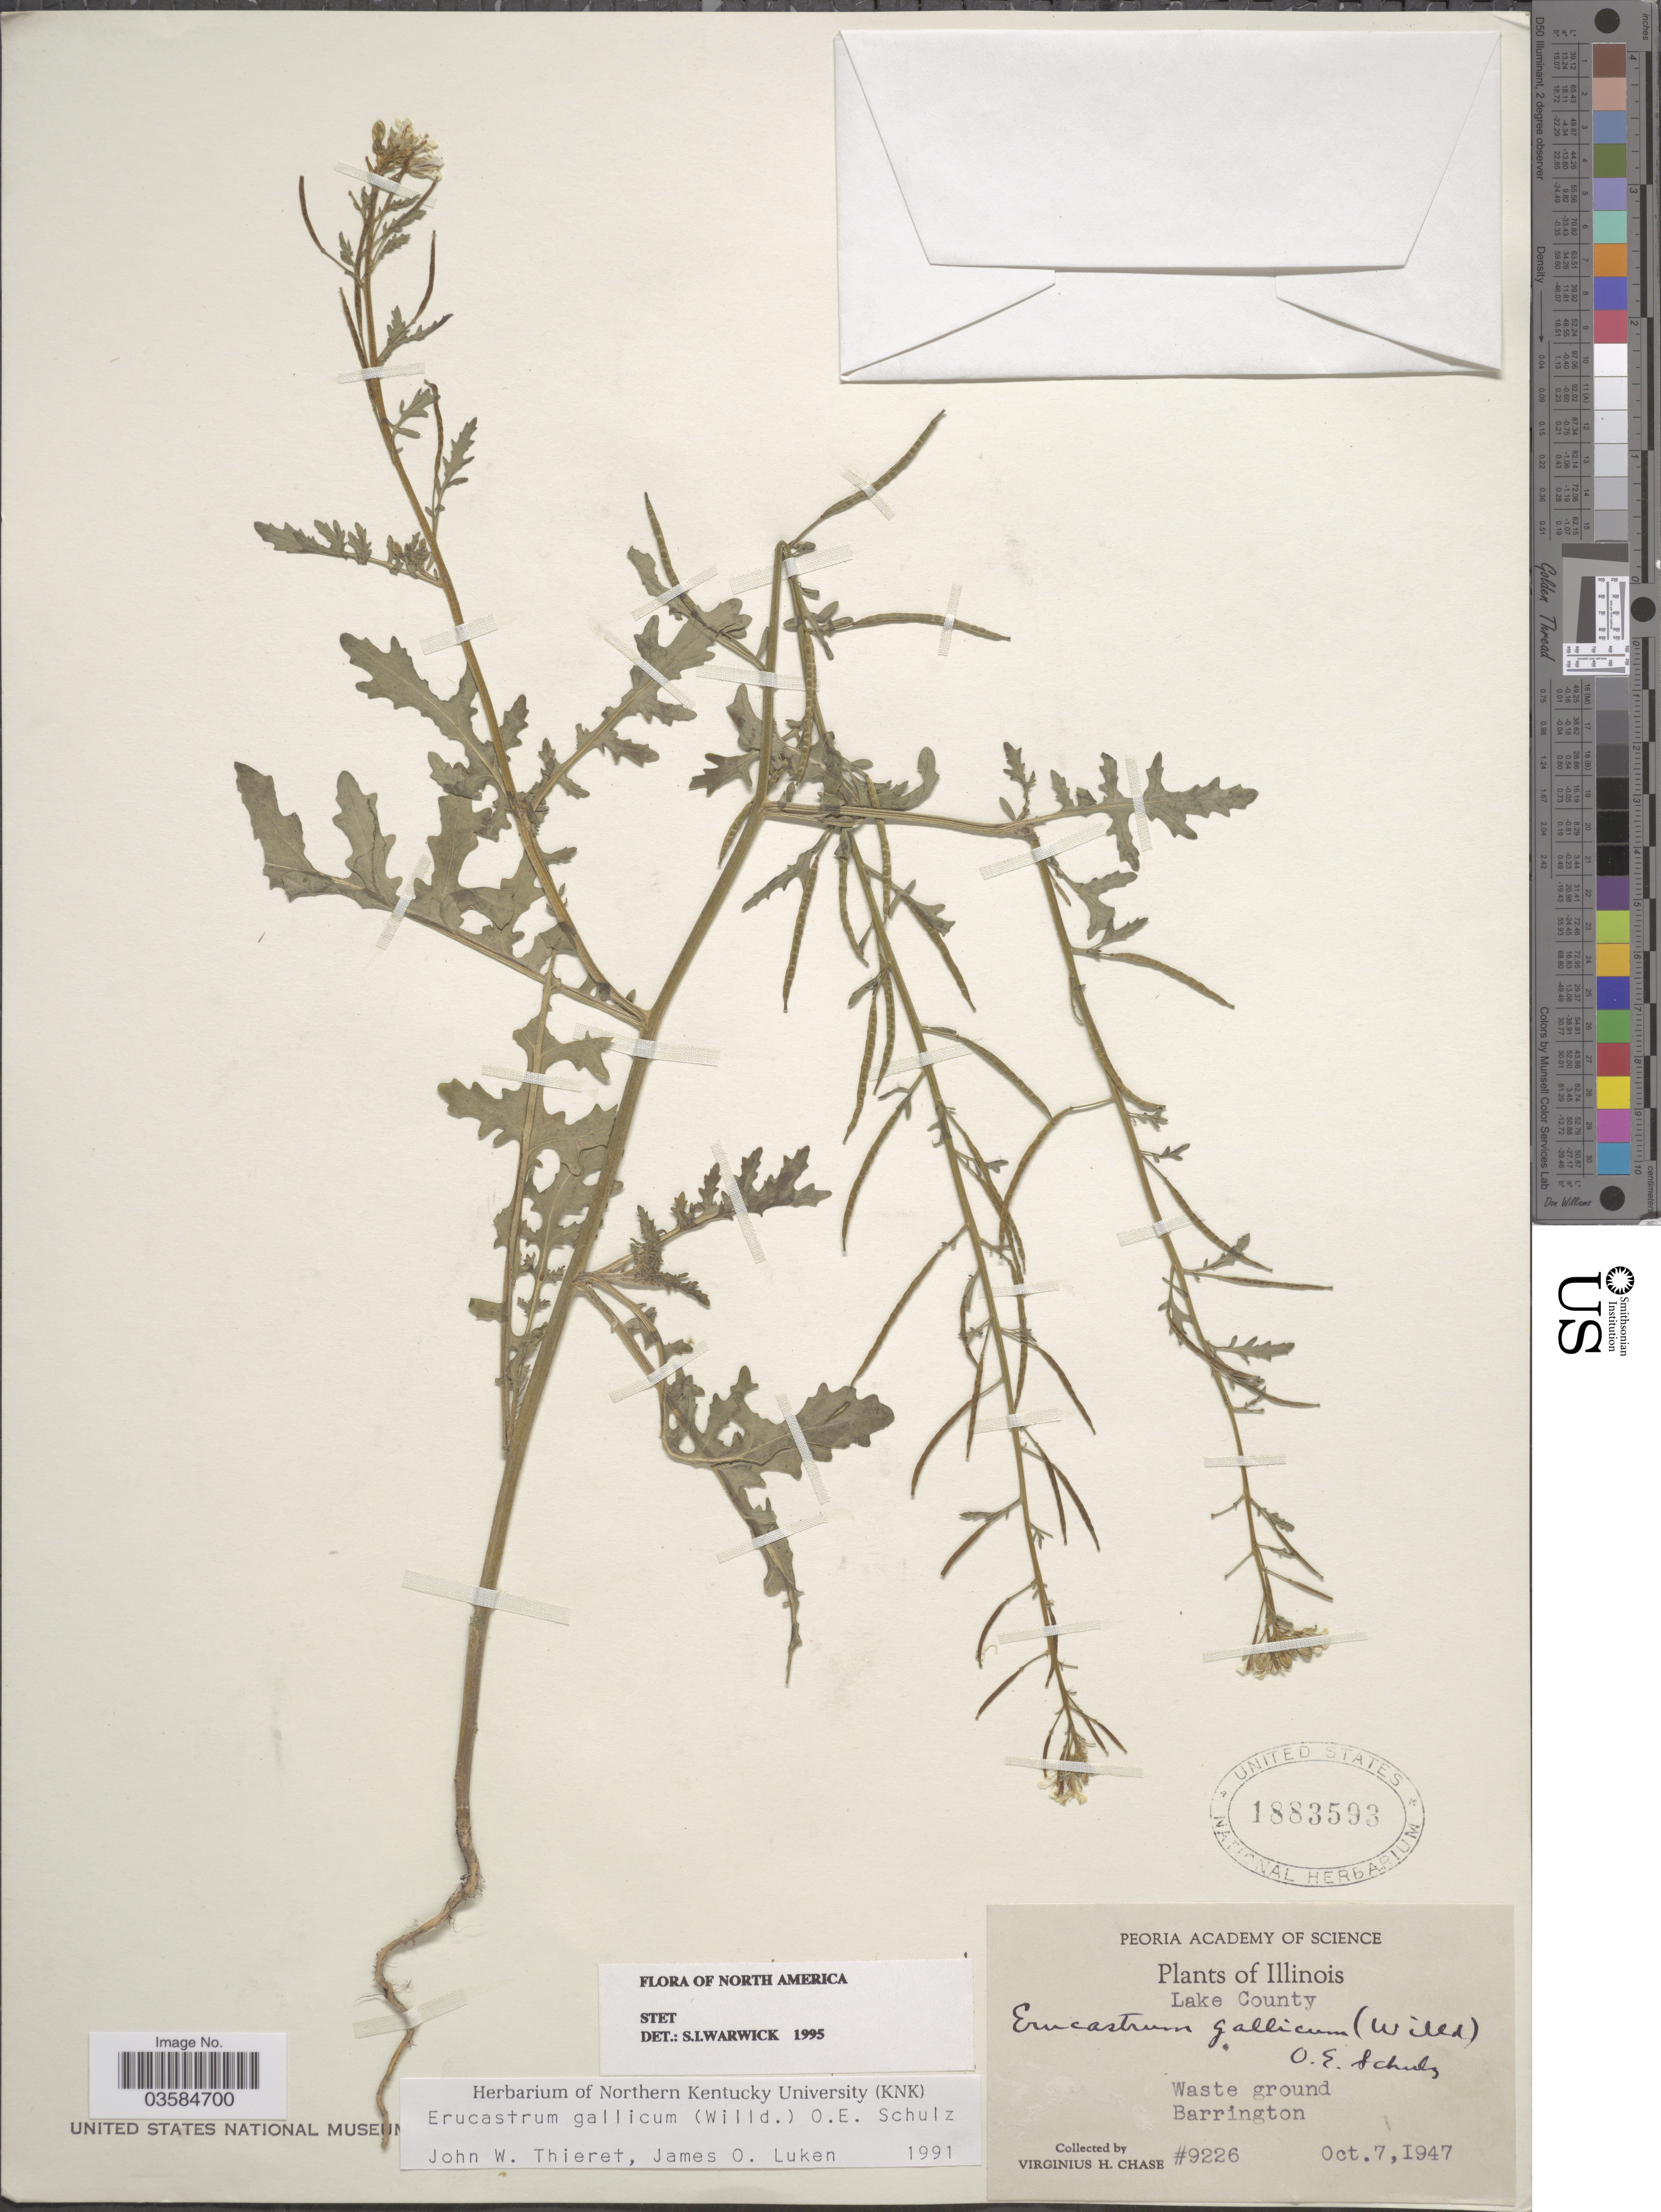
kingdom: Plantae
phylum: Tracheophyta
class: Magnoliopsida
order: Brassicales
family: Brassicaceae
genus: Erucastrum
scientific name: Erucastrum gallicum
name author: (Willd.) O.E. Schulz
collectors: V. H. Chase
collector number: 9226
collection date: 1947-10-07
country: United States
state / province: Illinois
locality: Lake County. Barrington.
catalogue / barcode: US 1883593